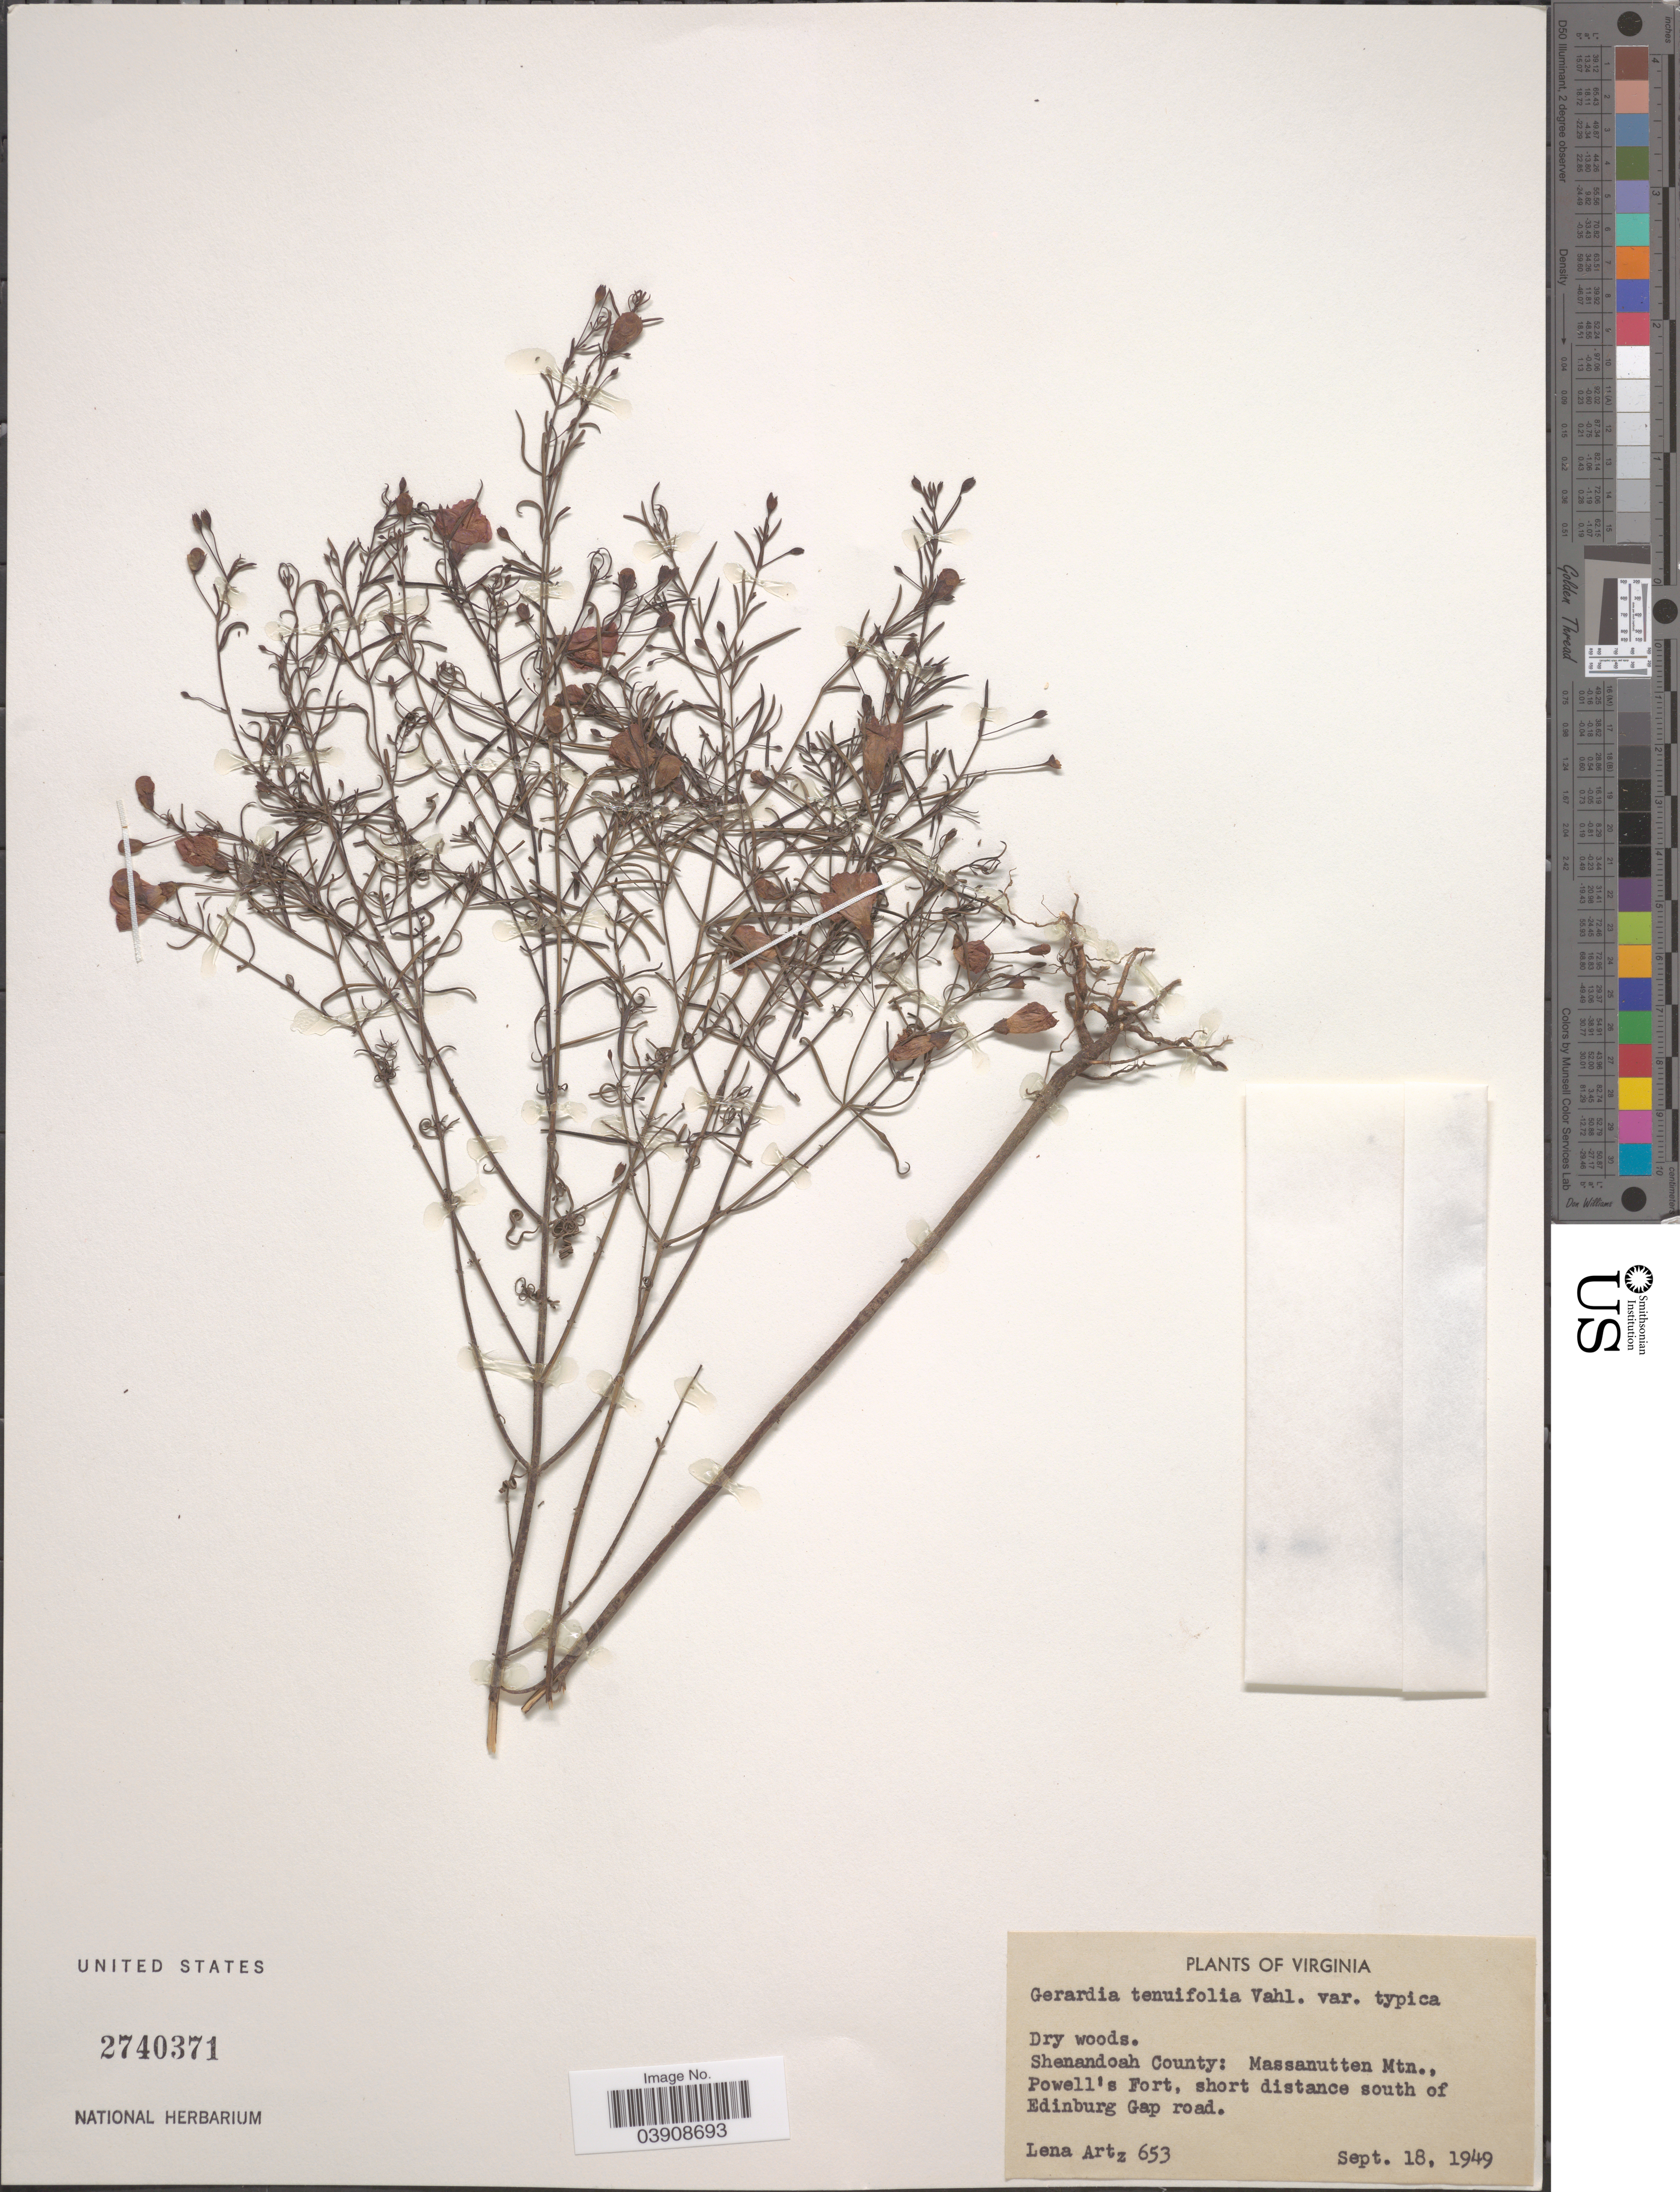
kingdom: Plantae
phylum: Tracheophyta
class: Magnoliopsida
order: Lamiales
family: Orobanchaceae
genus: Agalinis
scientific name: Agalinis tenuifolia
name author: (Vahl) Raf.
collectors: L. Artz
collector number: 653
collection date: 1949-09-18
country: United States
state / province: Virginia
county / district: Shenandoah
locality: Shenandoah County: Massanutten Mtn., Powell's Fort, short distance south of Edinburg Gap road.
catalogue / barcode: US 2740371